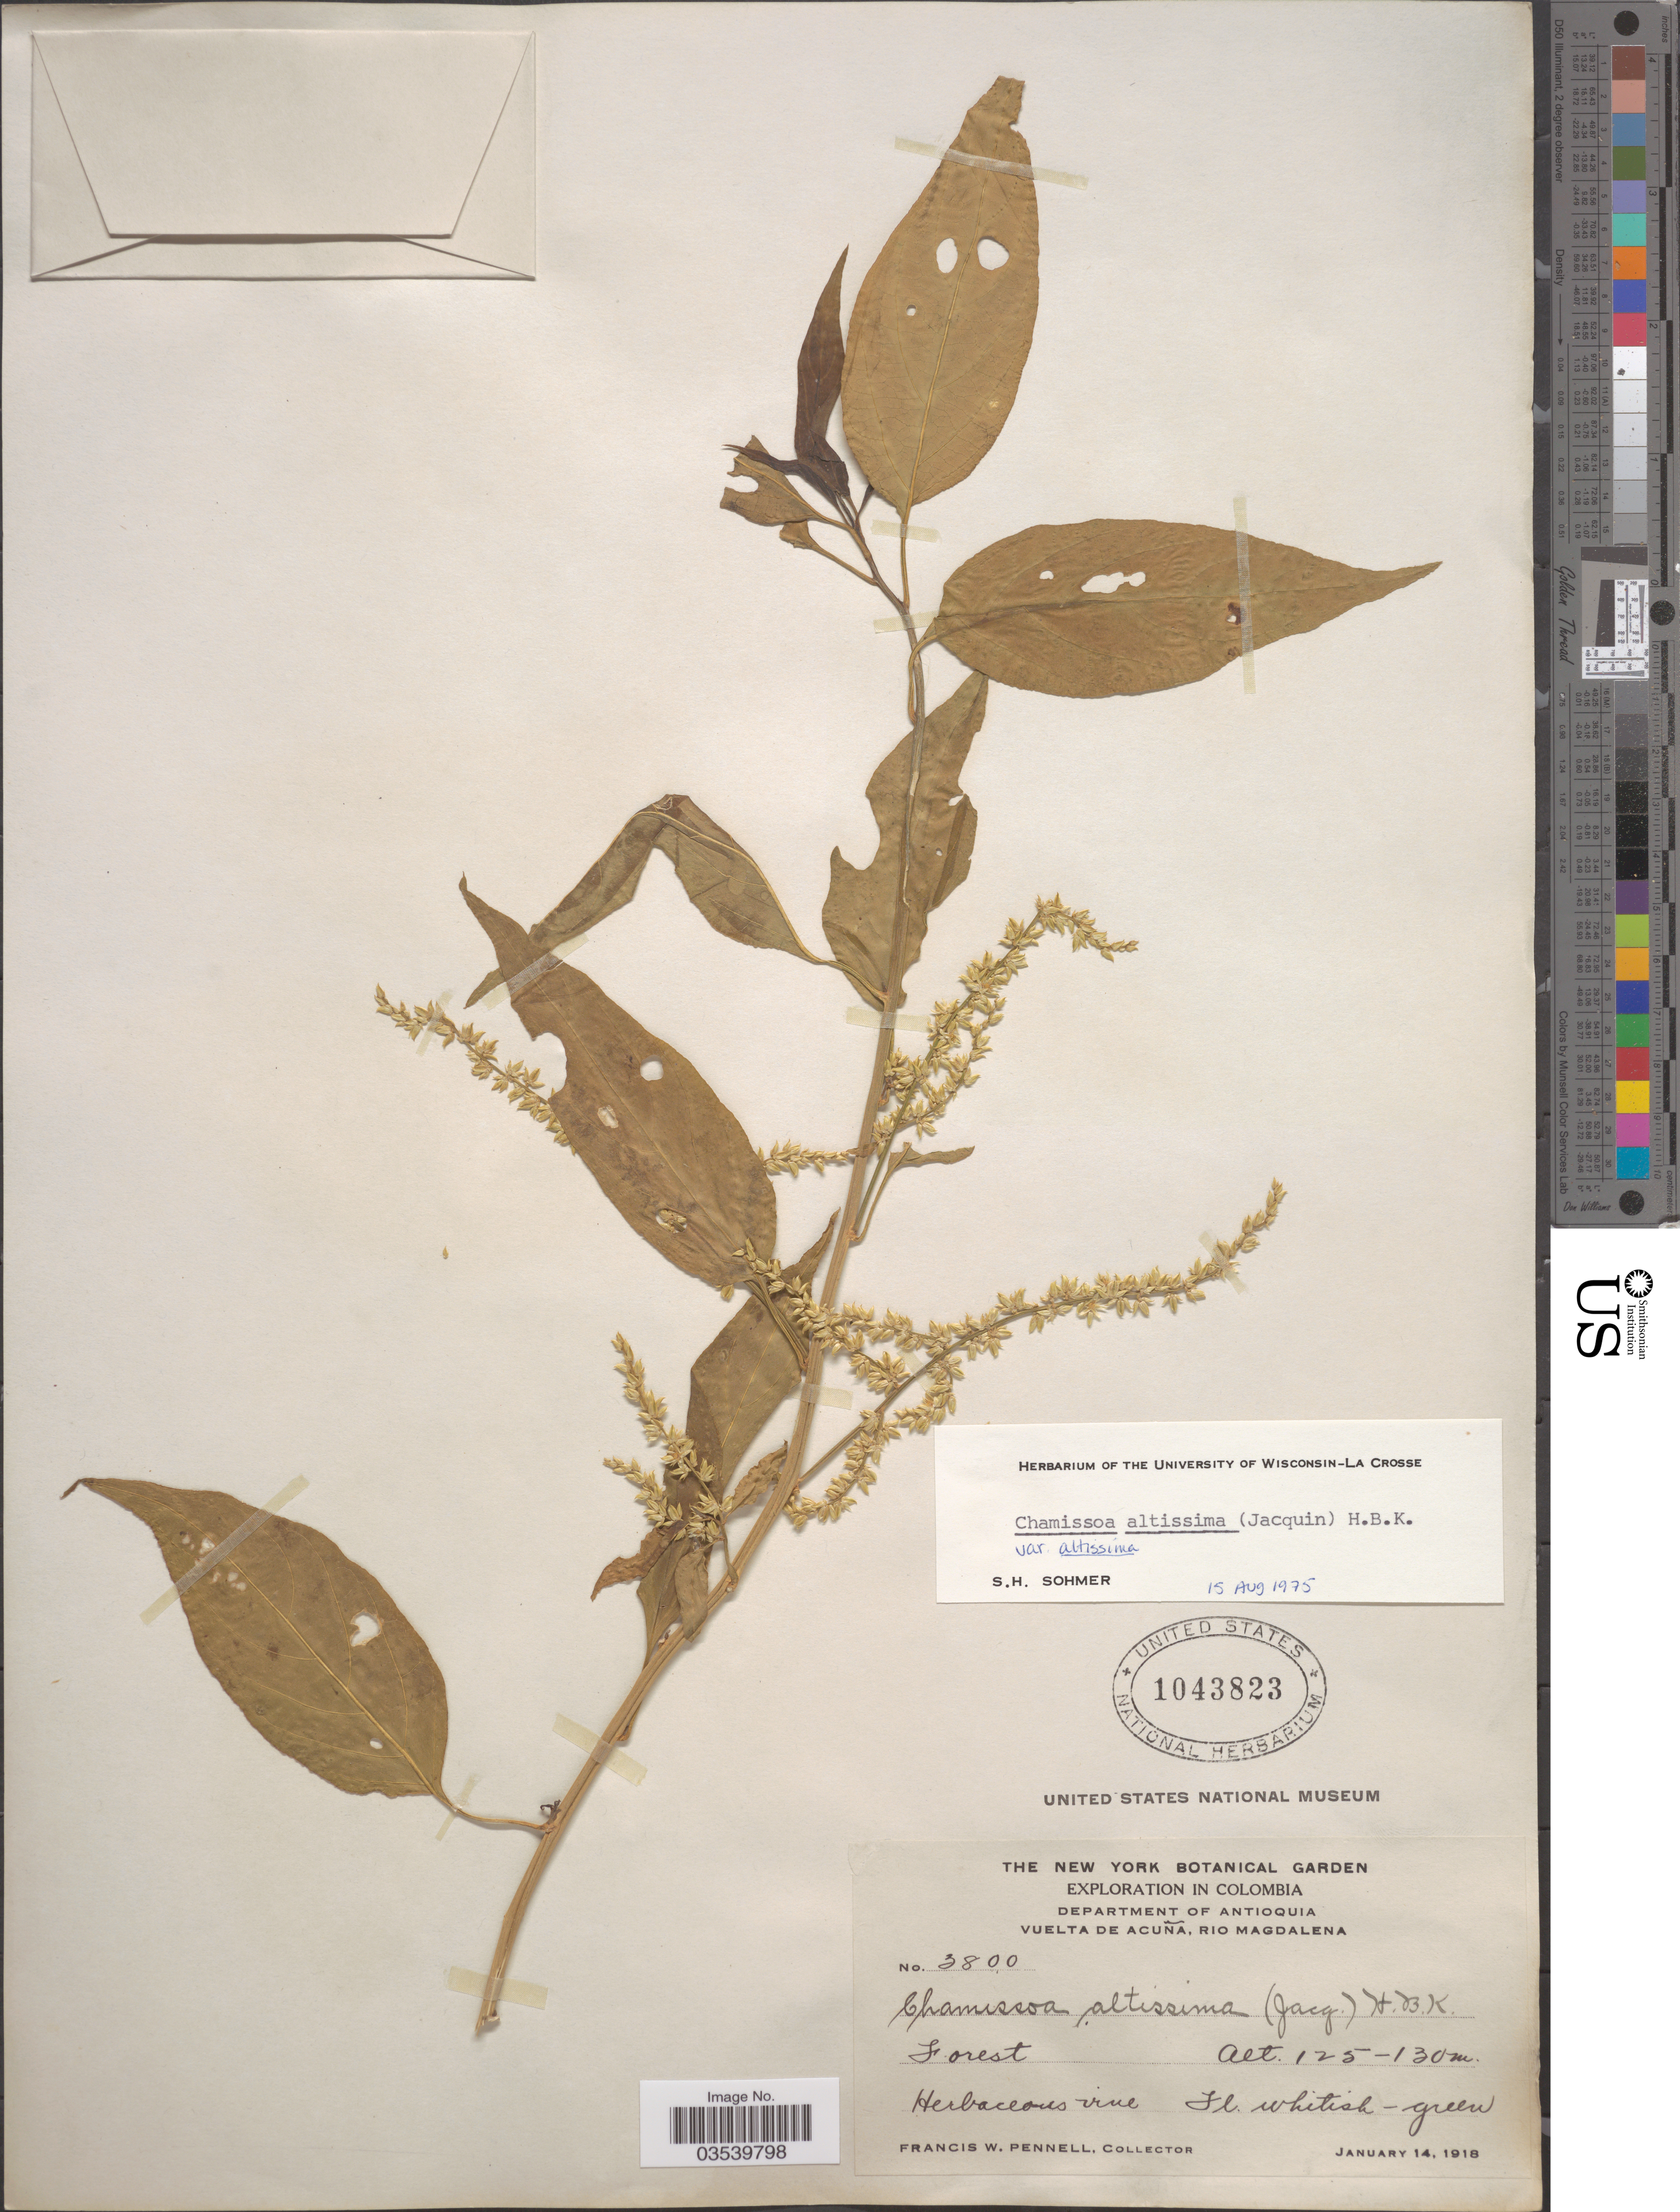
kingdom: Plantae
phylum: Tracheophyta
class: Magnoliopsida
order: Caryophyllales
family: Amaranthaceae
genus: Chamissoa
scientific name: Chamissoa altissima var. altissima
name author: (Jacq.) Kunth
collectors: F. W. Pennell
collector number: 3800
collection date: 1918-01-14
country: Colombia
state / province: Antioquia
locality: Department of Antioquia. Vuelta de Acuña, Rio Magdalena.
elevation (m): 125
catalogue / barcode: US 1043823